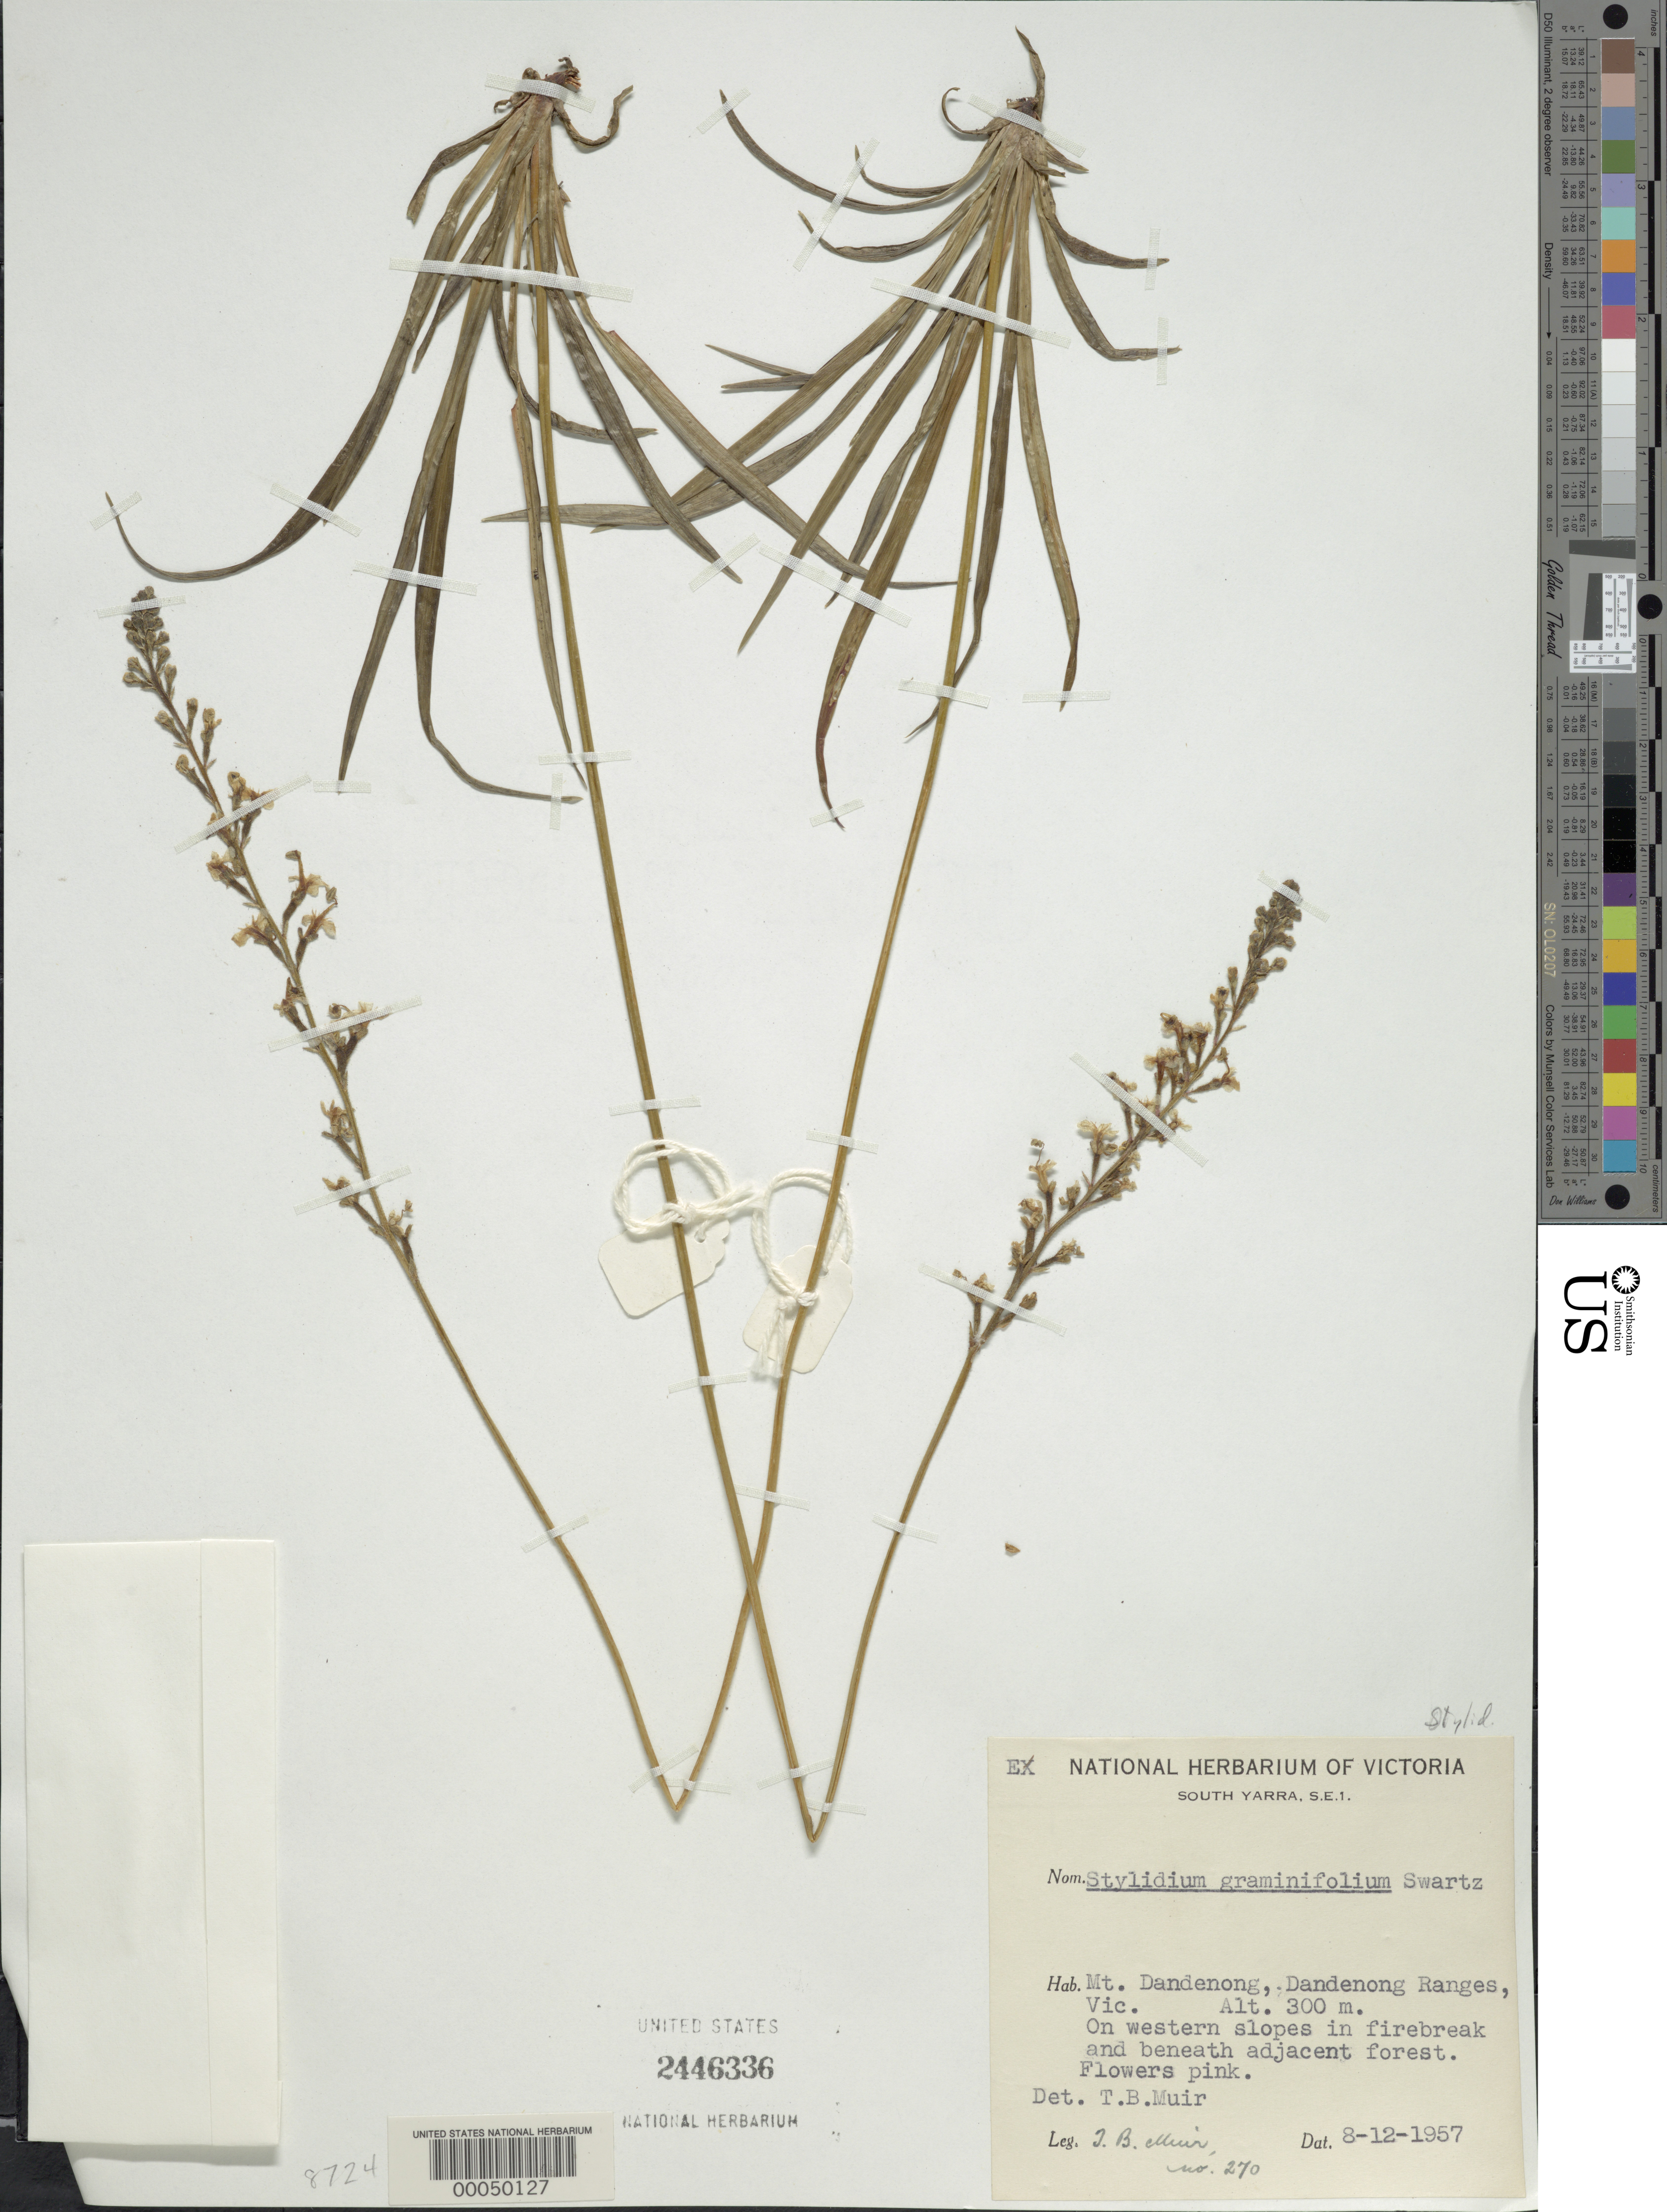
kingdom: Plantae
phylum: Tracheophyta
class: Magnoliopsida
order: Asterales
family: Stylidiaceae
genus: Stylidium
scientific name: Stylidium graminifolium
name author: Sw. ex Willd.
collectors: T. Elluir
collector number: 270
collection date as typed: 08 Dec 1957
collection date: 1957-12-08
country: Australia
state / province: Victoria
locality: Mt. dandenong, dandenong ranges, western slopes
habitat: Firebreak and beneath adjacent forest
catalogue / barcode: US 2446336